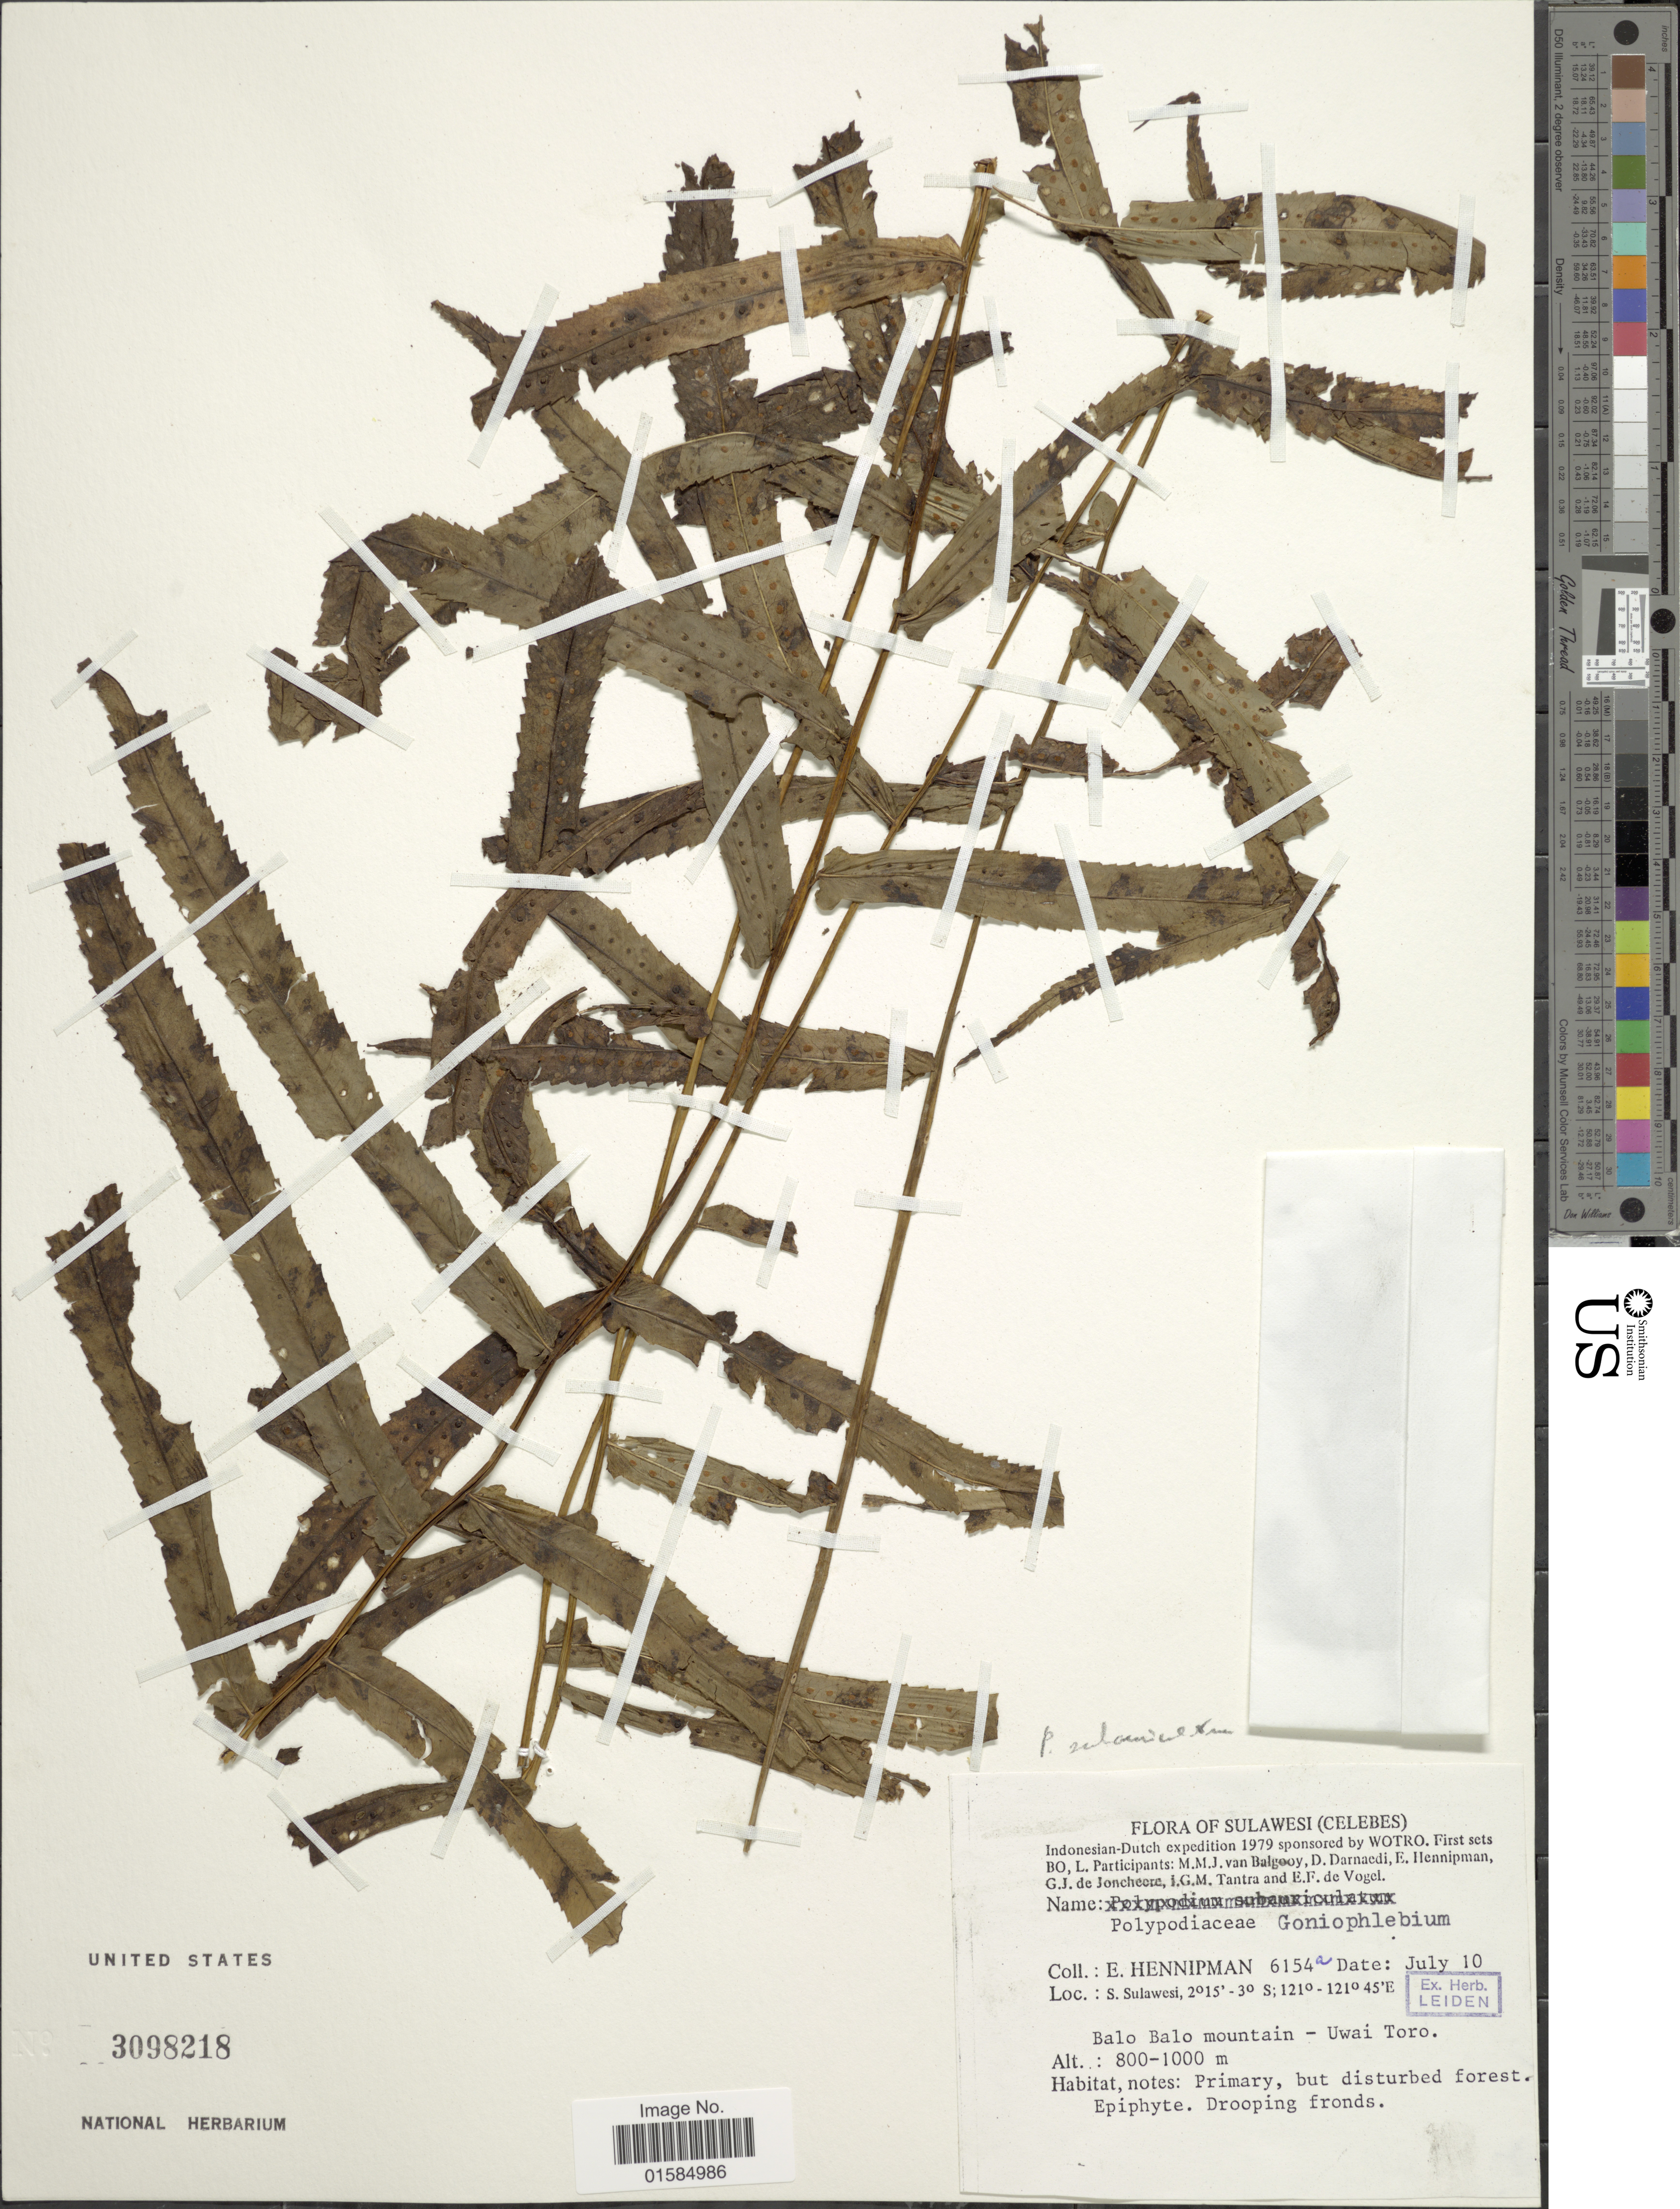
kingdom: Plantae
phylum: Tracheophyta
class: Polypodiopsida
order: Polypodiales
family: Polypodiaceae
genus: Goniophlebium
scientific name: Goniophlebium subauriculatum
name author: (Blume) C. Presl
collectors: E. Hennipman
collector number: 6154a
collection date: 1979-07-10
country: Indonesia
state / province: Sulawesi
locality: Sulawesi (Celebes), S. Sulawesi, Balo Balo mountain, Uwai Toro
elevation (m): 800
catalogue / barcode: US 3098218